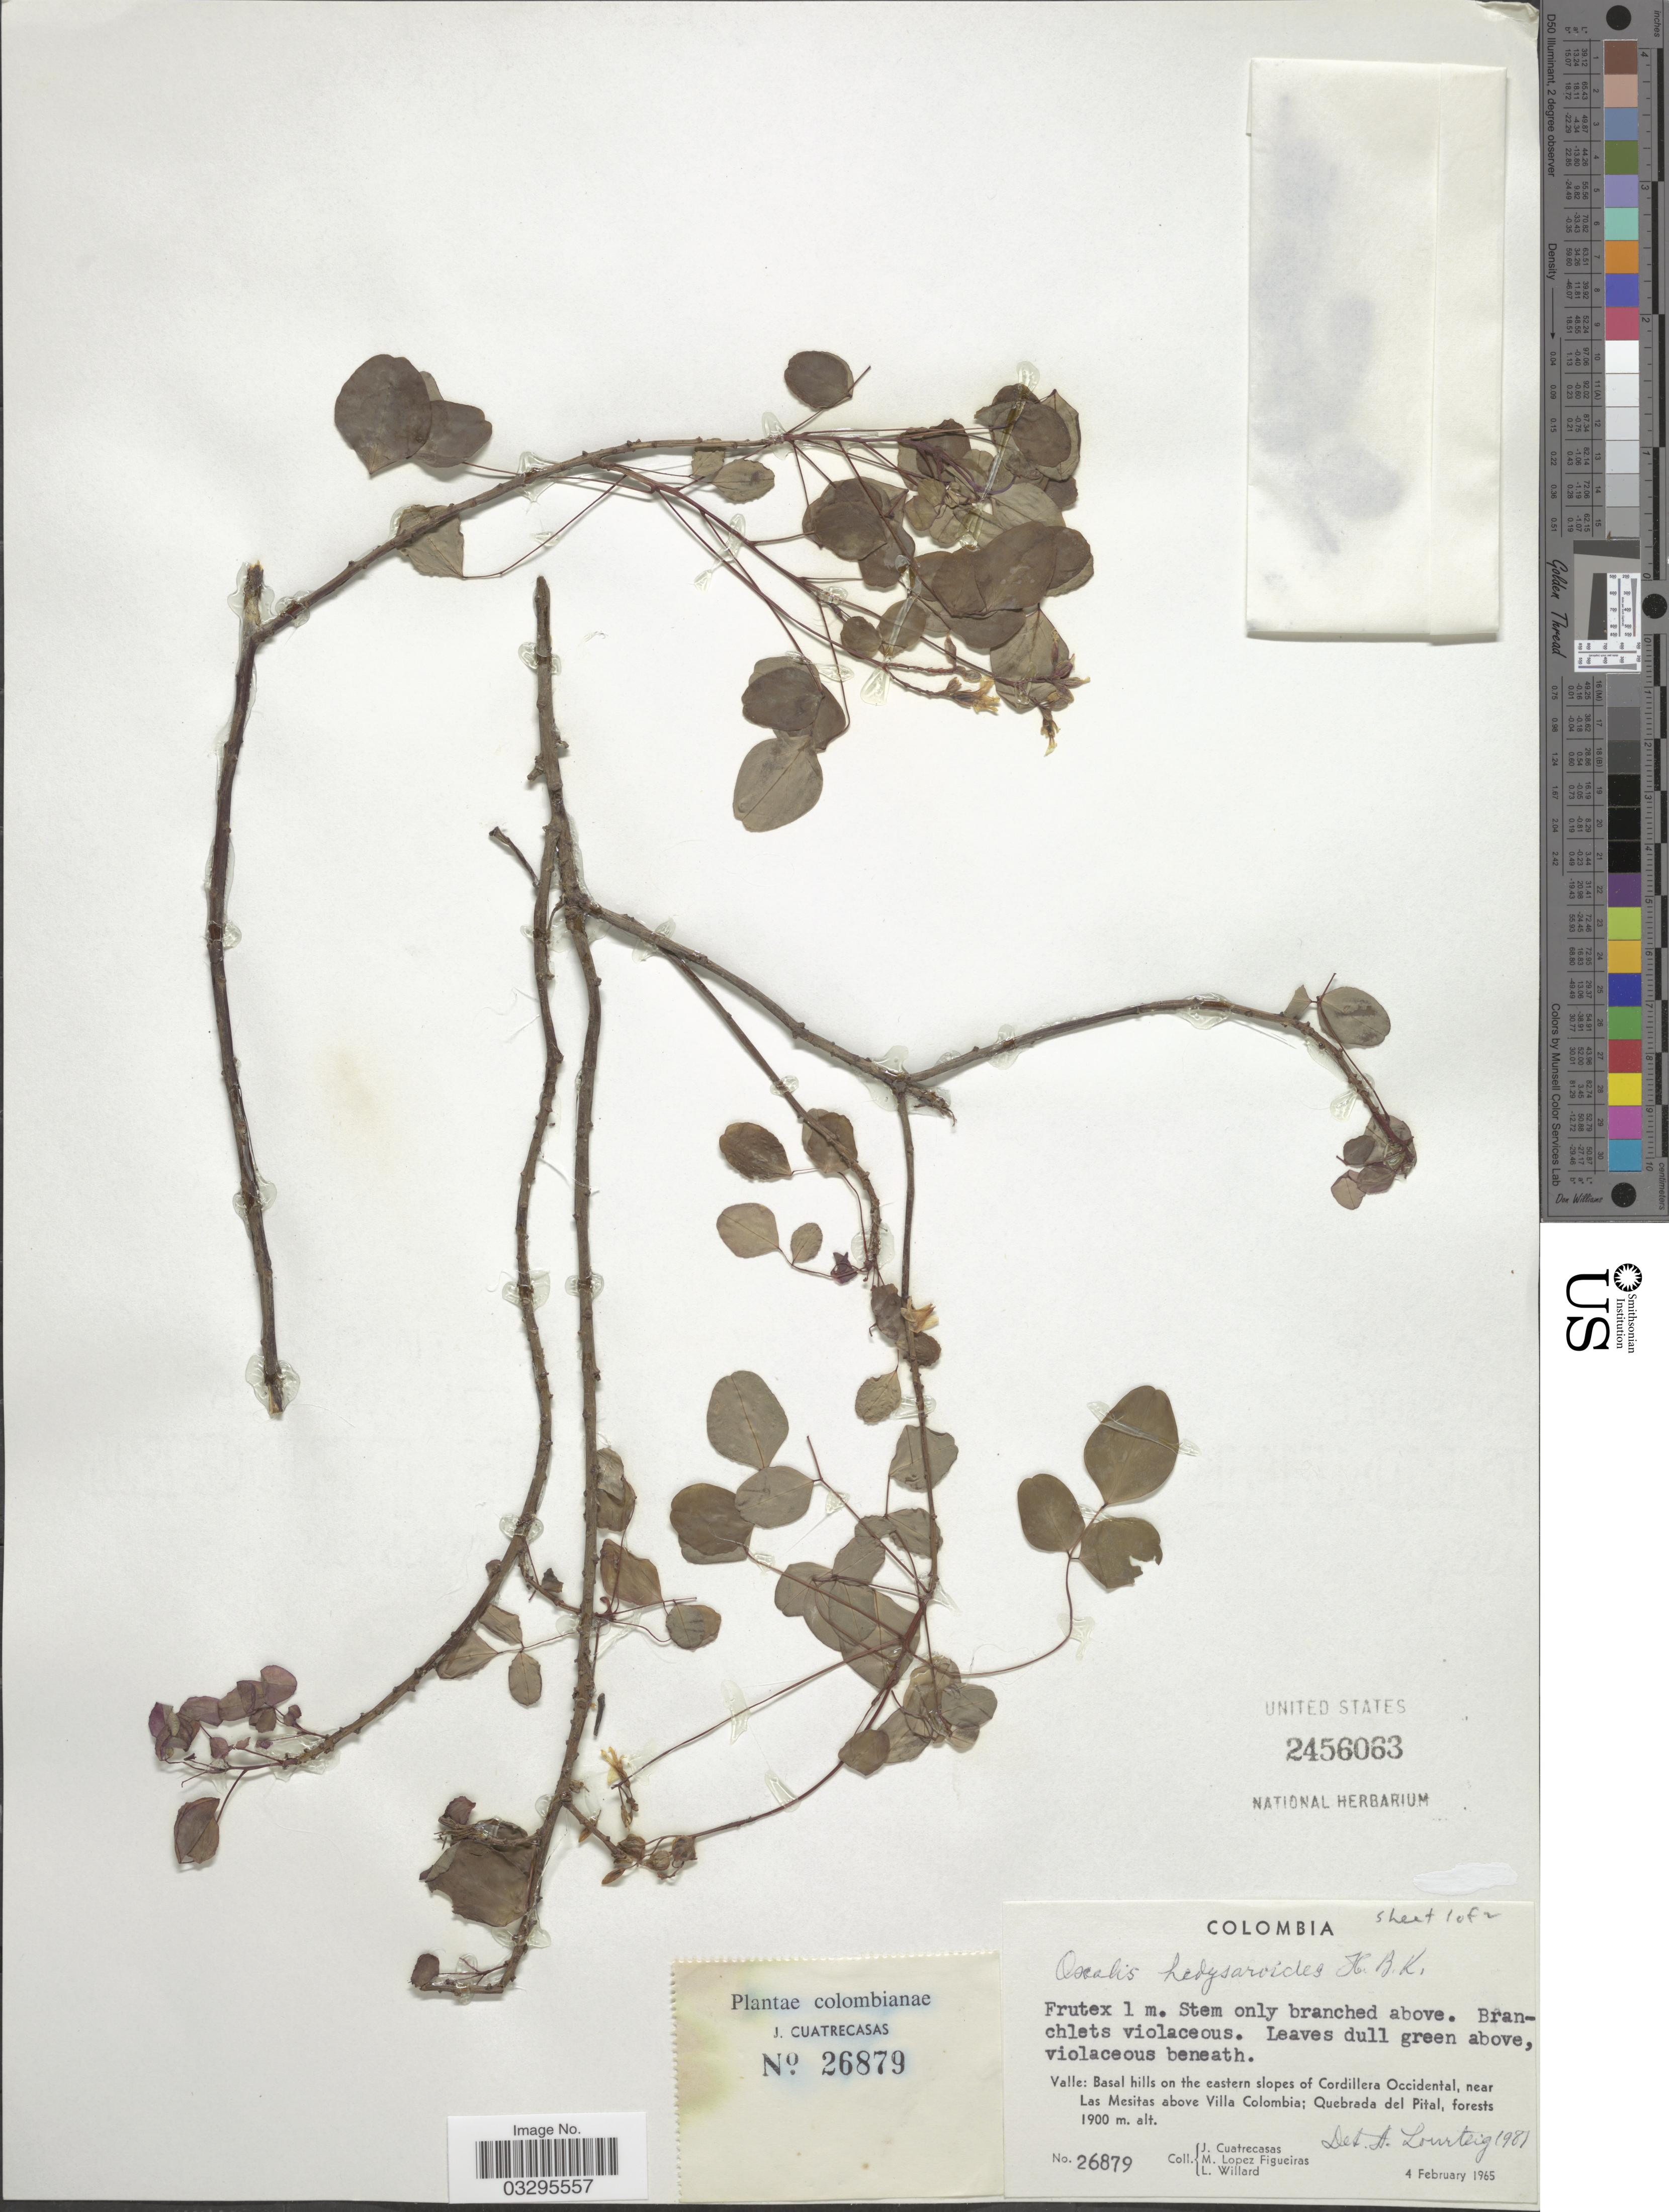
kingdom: Plantae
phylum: Tracheophyta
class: Magnoliopsida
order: Oxalidales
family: Oxalidaceae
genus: Oxalis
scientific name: Oxalis hedysaroides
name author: Kunth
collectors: J. Cuatrecasas, M. López Figueiras & L. Willard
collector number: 26879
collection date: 1965-02-04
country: Colombia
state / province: Valle del Cauca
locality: Valle: Basal hills on the eastern slopes of Cordillera Occidental, near Las Mesitas above Villa Colombia; Quebrada del Pital.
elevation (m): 1900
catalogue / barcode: US 2456063